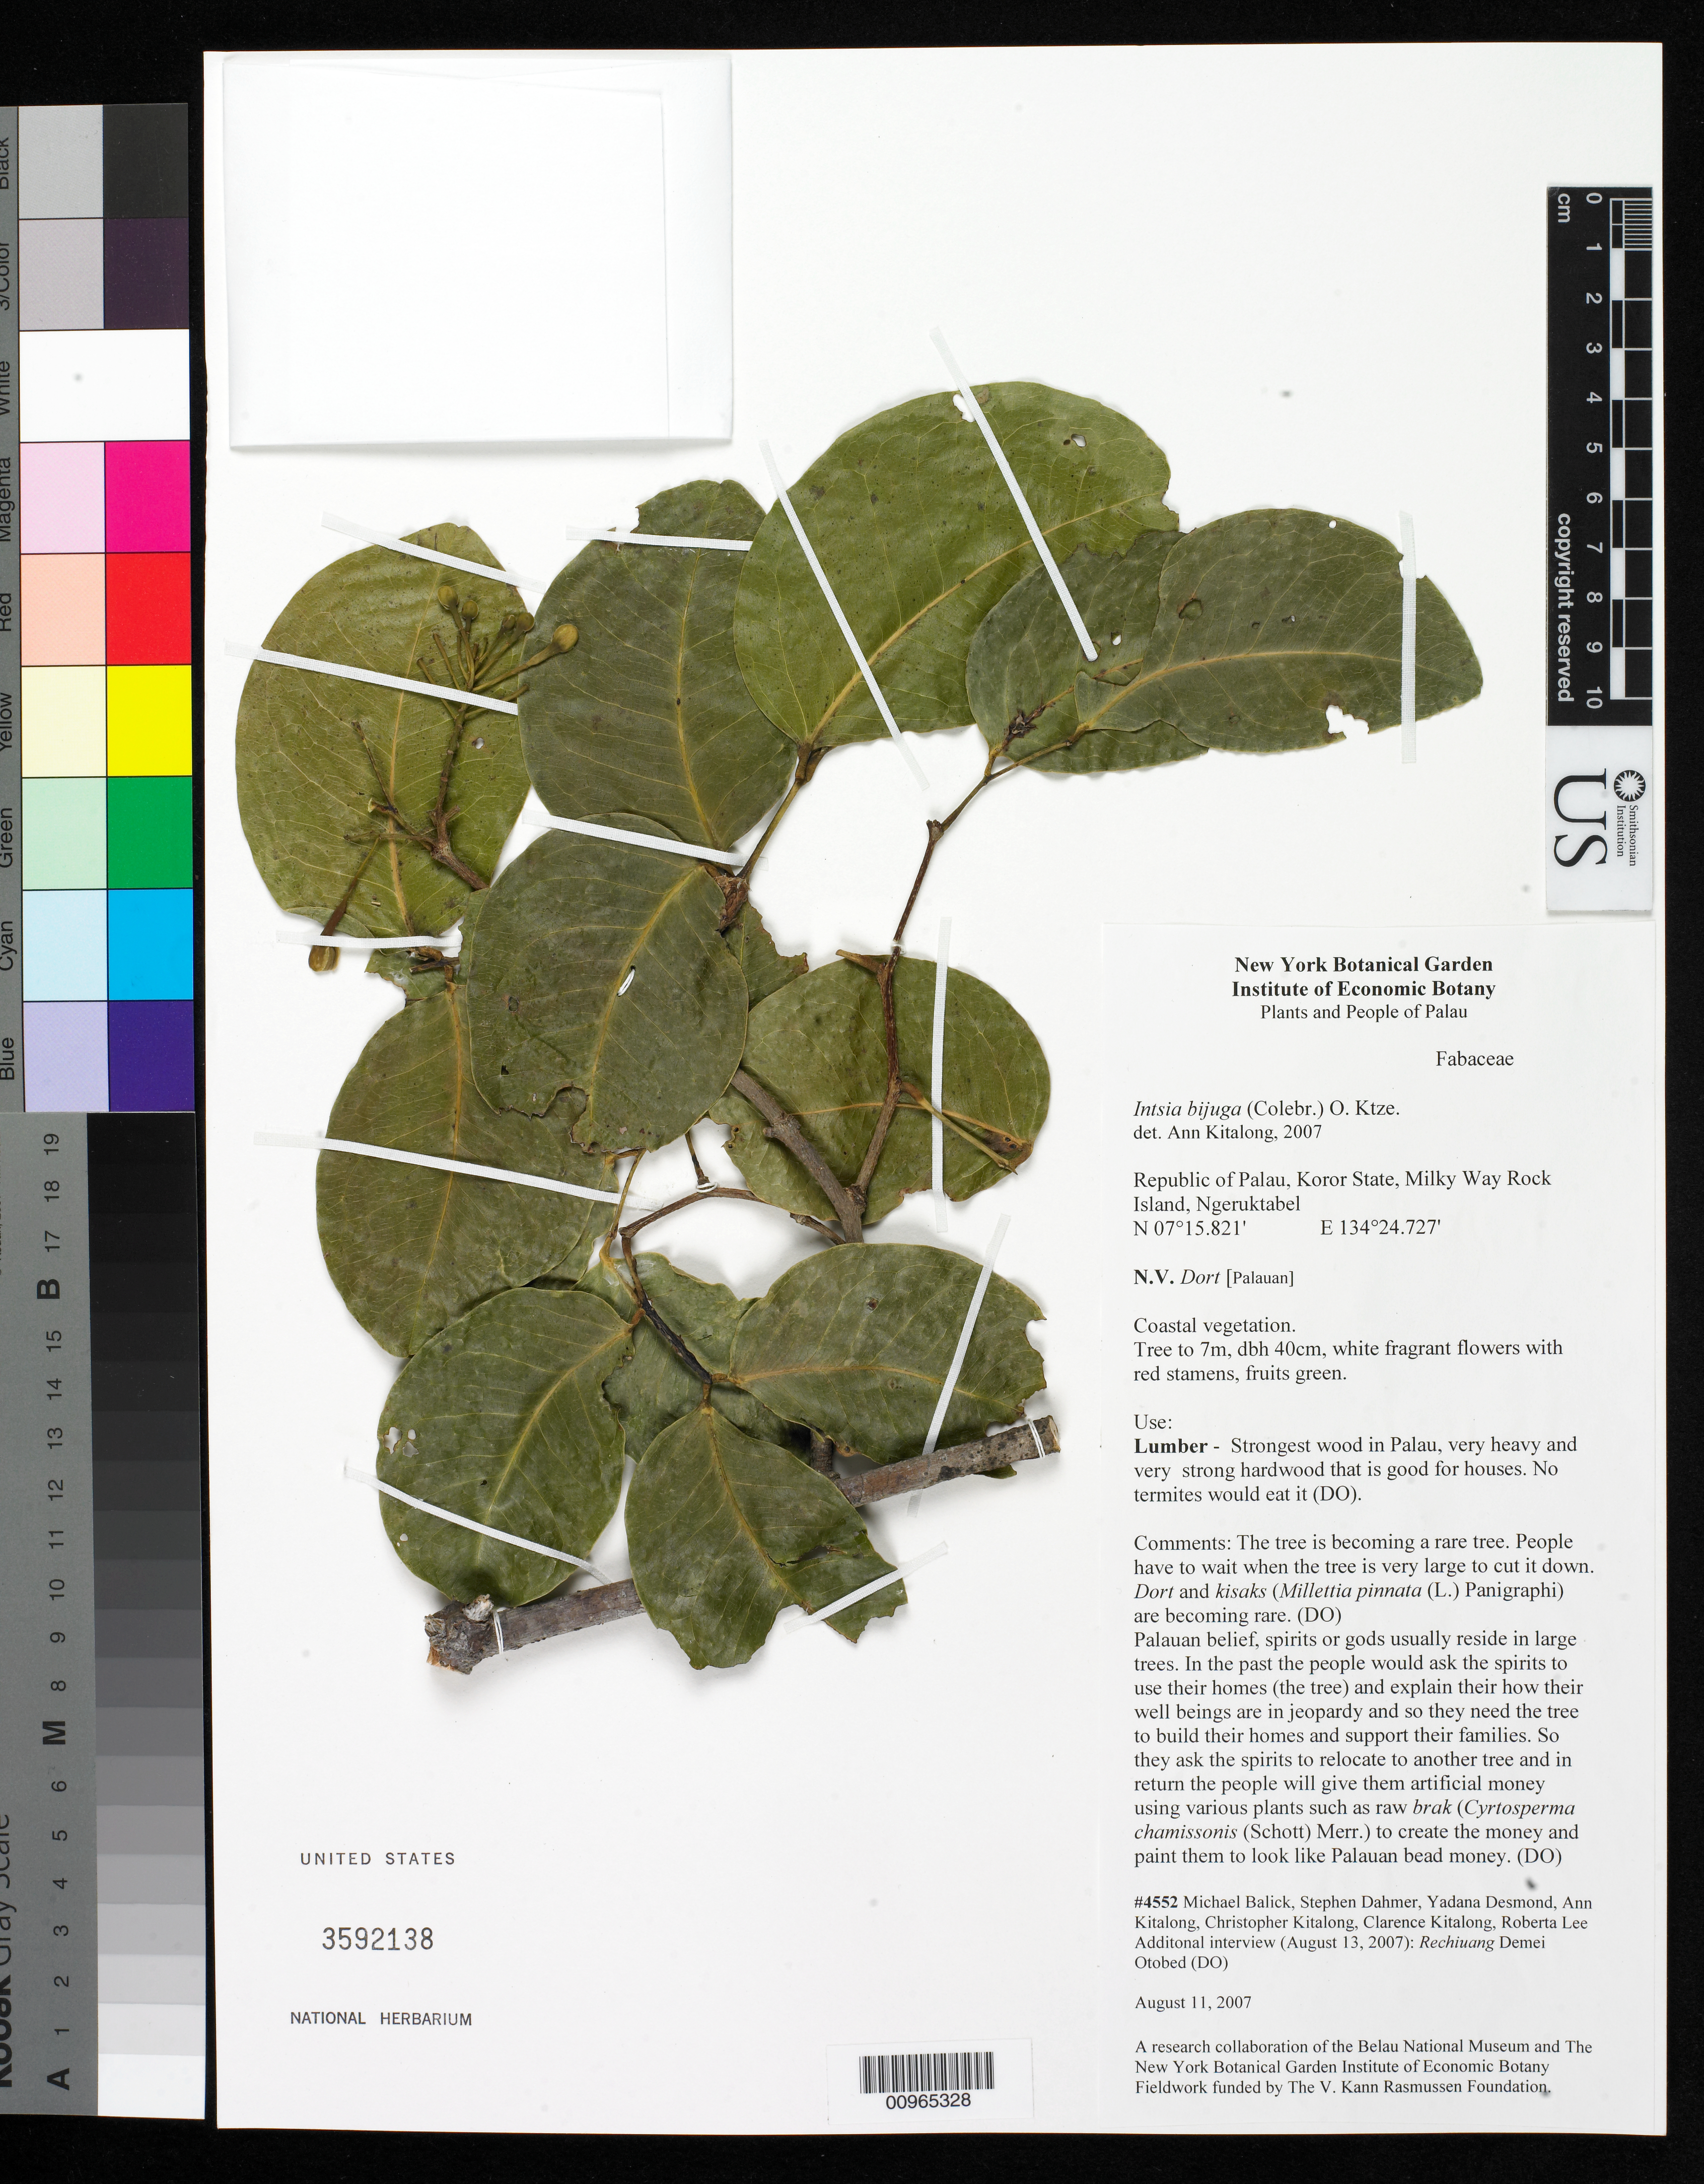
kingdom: Plantae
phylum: Tracheophyta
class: Magnoliopsida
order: Fabales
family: Fabaceae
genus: Intsia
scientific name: Intsia bijuga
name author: (Colebr.) Kuntze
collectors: M. Balick, S. Dahmer, Y. Desmond, A. Kitalong, C. Kitalong, C. Kitalong & R. Lee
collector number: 4552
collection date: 2007-08-11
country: Palau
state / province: Koror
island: Ngeruktabel [Urukthapel]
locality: Ngeruktabel, Milky Way Rock Islands, Koror State, Republic of Palau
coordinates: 07 15.821 N, 134 24.727 E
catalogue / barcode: US 3592138